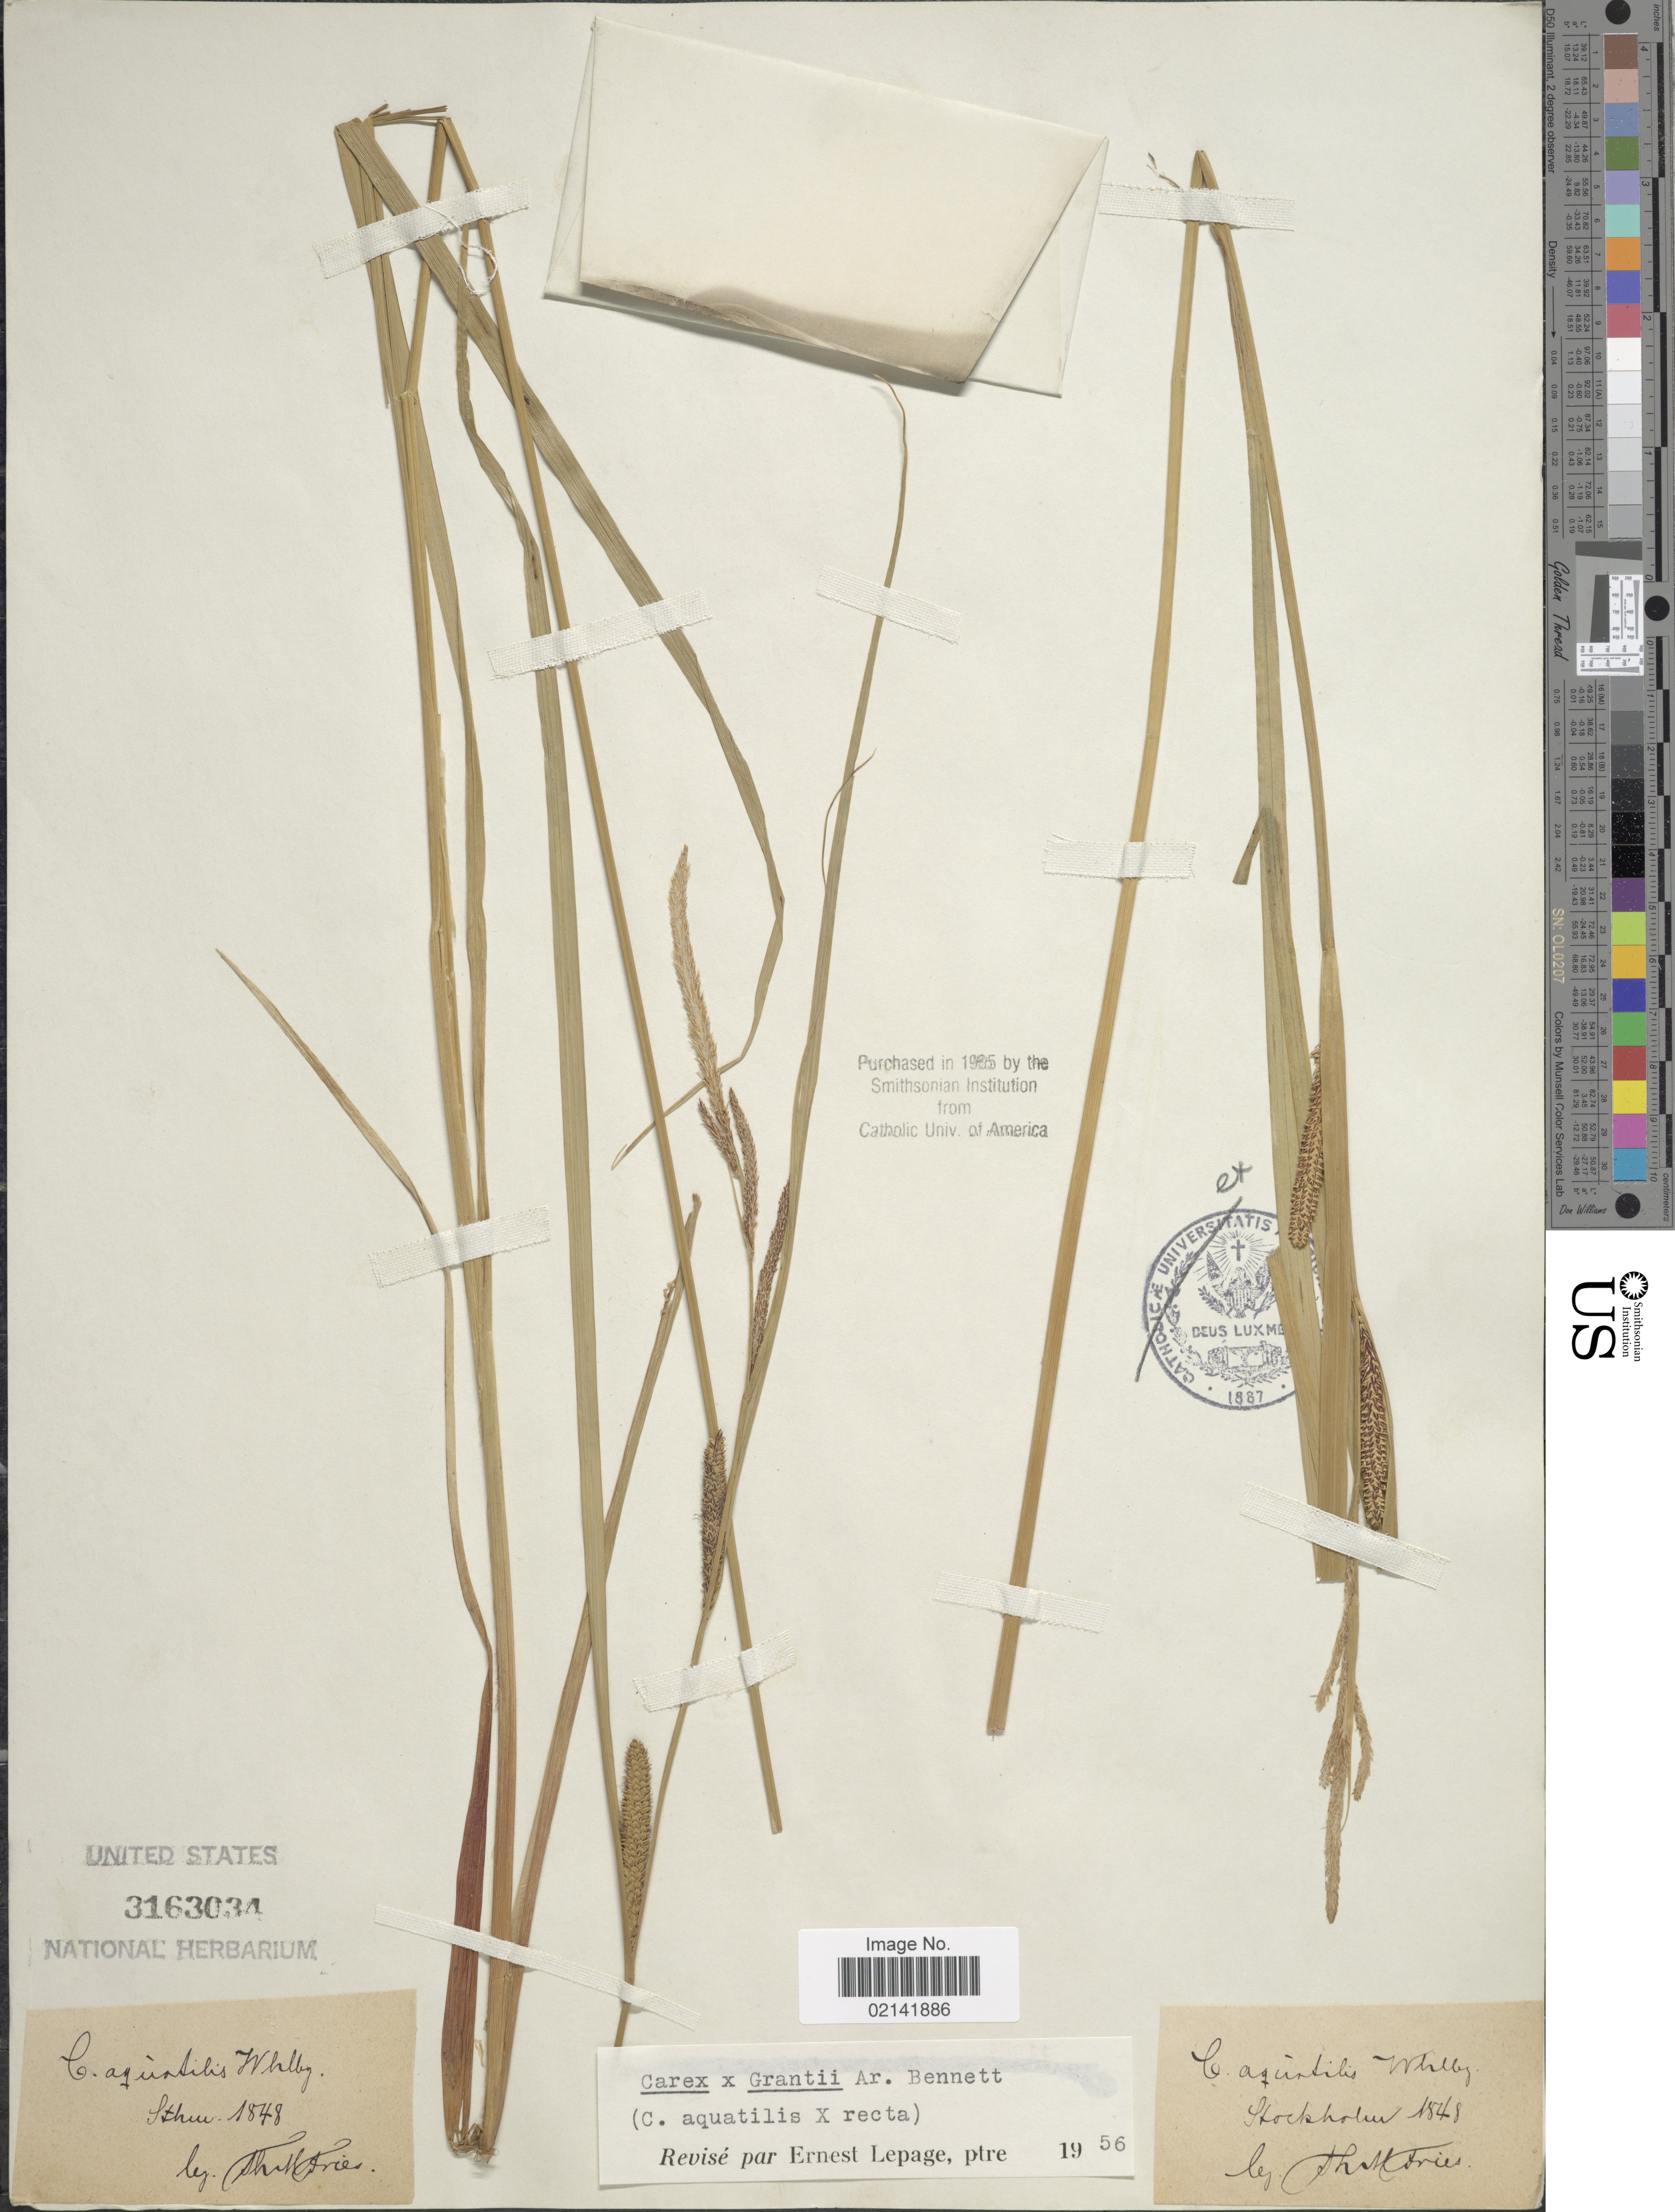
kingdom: Plantae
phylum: Tracheophyta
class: Liliopsida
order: Poales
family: Cyperaceae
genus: Carex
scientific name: Carex aquatilis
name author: Wahlenb.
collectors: T. Fries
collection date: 1848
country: Sweden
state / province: Stockholm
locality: Stockholm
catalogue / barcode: US 3163034